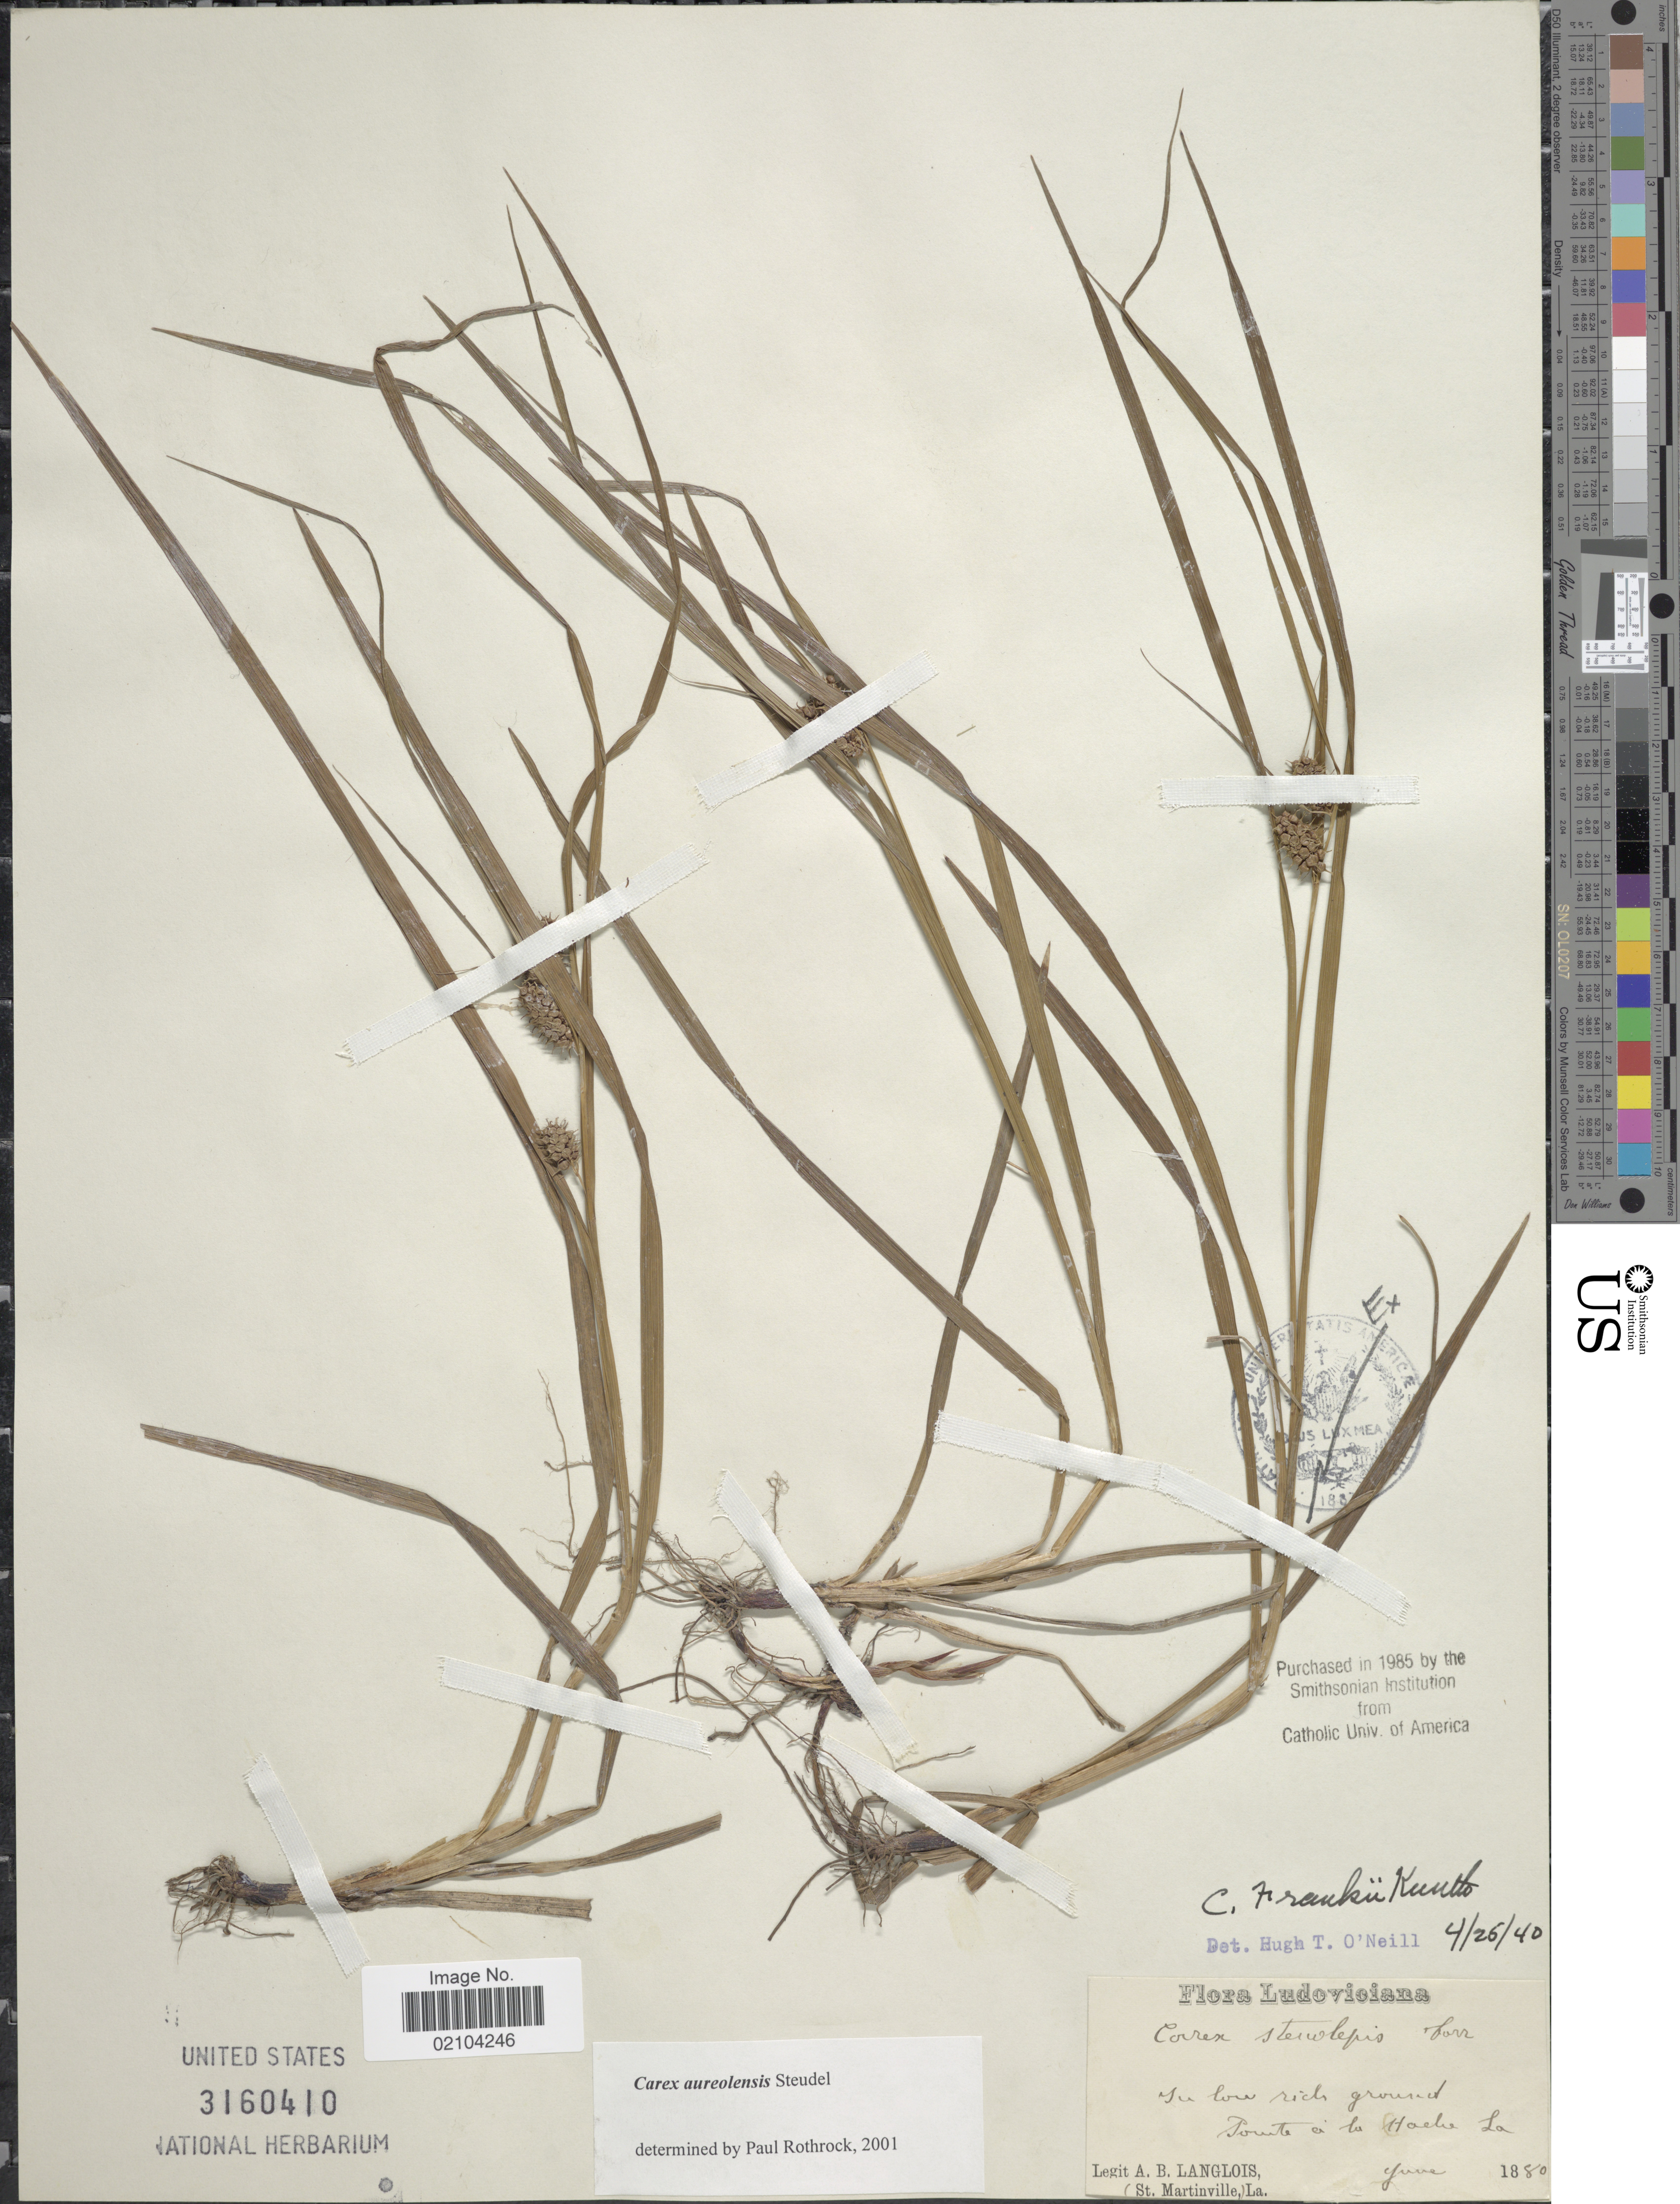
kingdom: Plantae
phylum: Tracheophyta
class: Liliopsida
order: Poales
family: Cyperaceae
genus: Carex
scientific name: Carex aureolensis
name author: Steud.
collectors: A. Langlois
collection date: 1880-06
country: United States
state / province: Louisiana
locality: In low rich ground, Pointe à la Hache Co.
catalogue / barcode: US 3160410